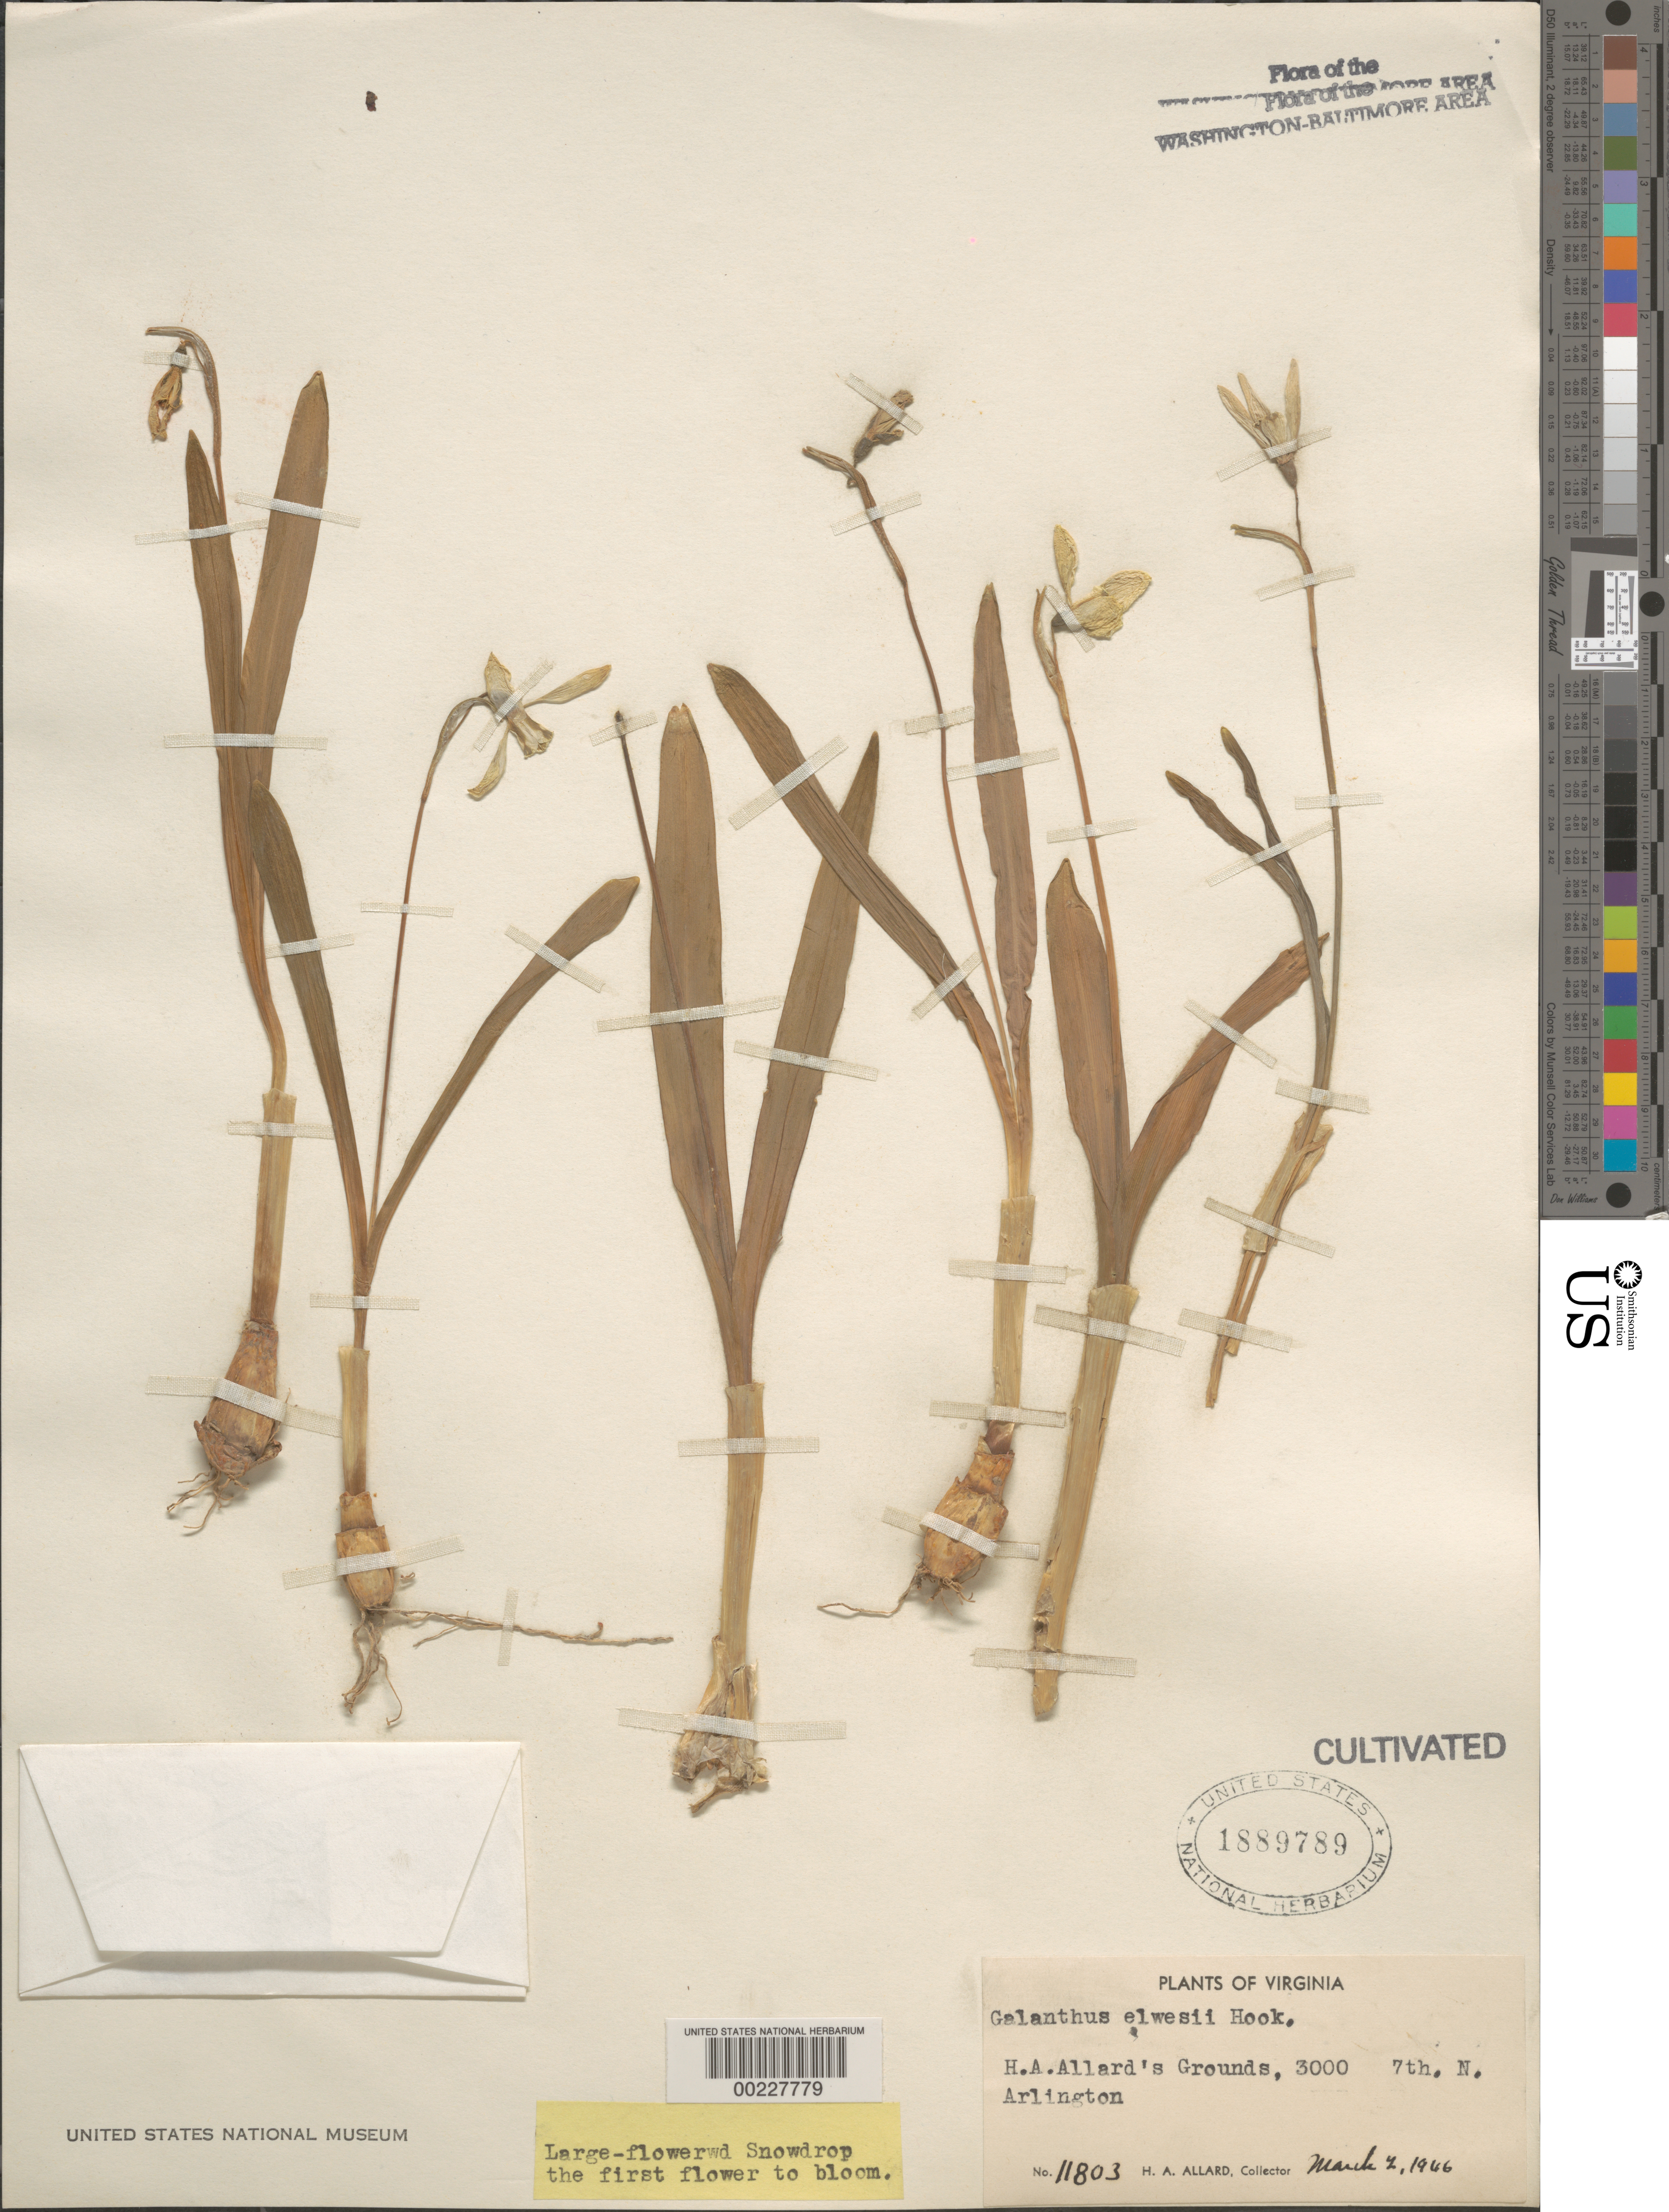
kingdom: Plantae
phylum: Tracheophyta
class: Liliopsida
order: Asparagales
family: Amaryllidaceae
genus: Galanthus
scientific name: Galanthus elwesii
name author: Hook. f.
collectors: H. A. Allard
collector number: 11803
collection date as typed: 02 Mar 1946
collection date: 1946-03-02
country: United States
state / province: Virginia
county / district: Arlington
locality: N. Arlington, 3000 7th St, Allard's grounds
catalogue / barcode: US 1889789